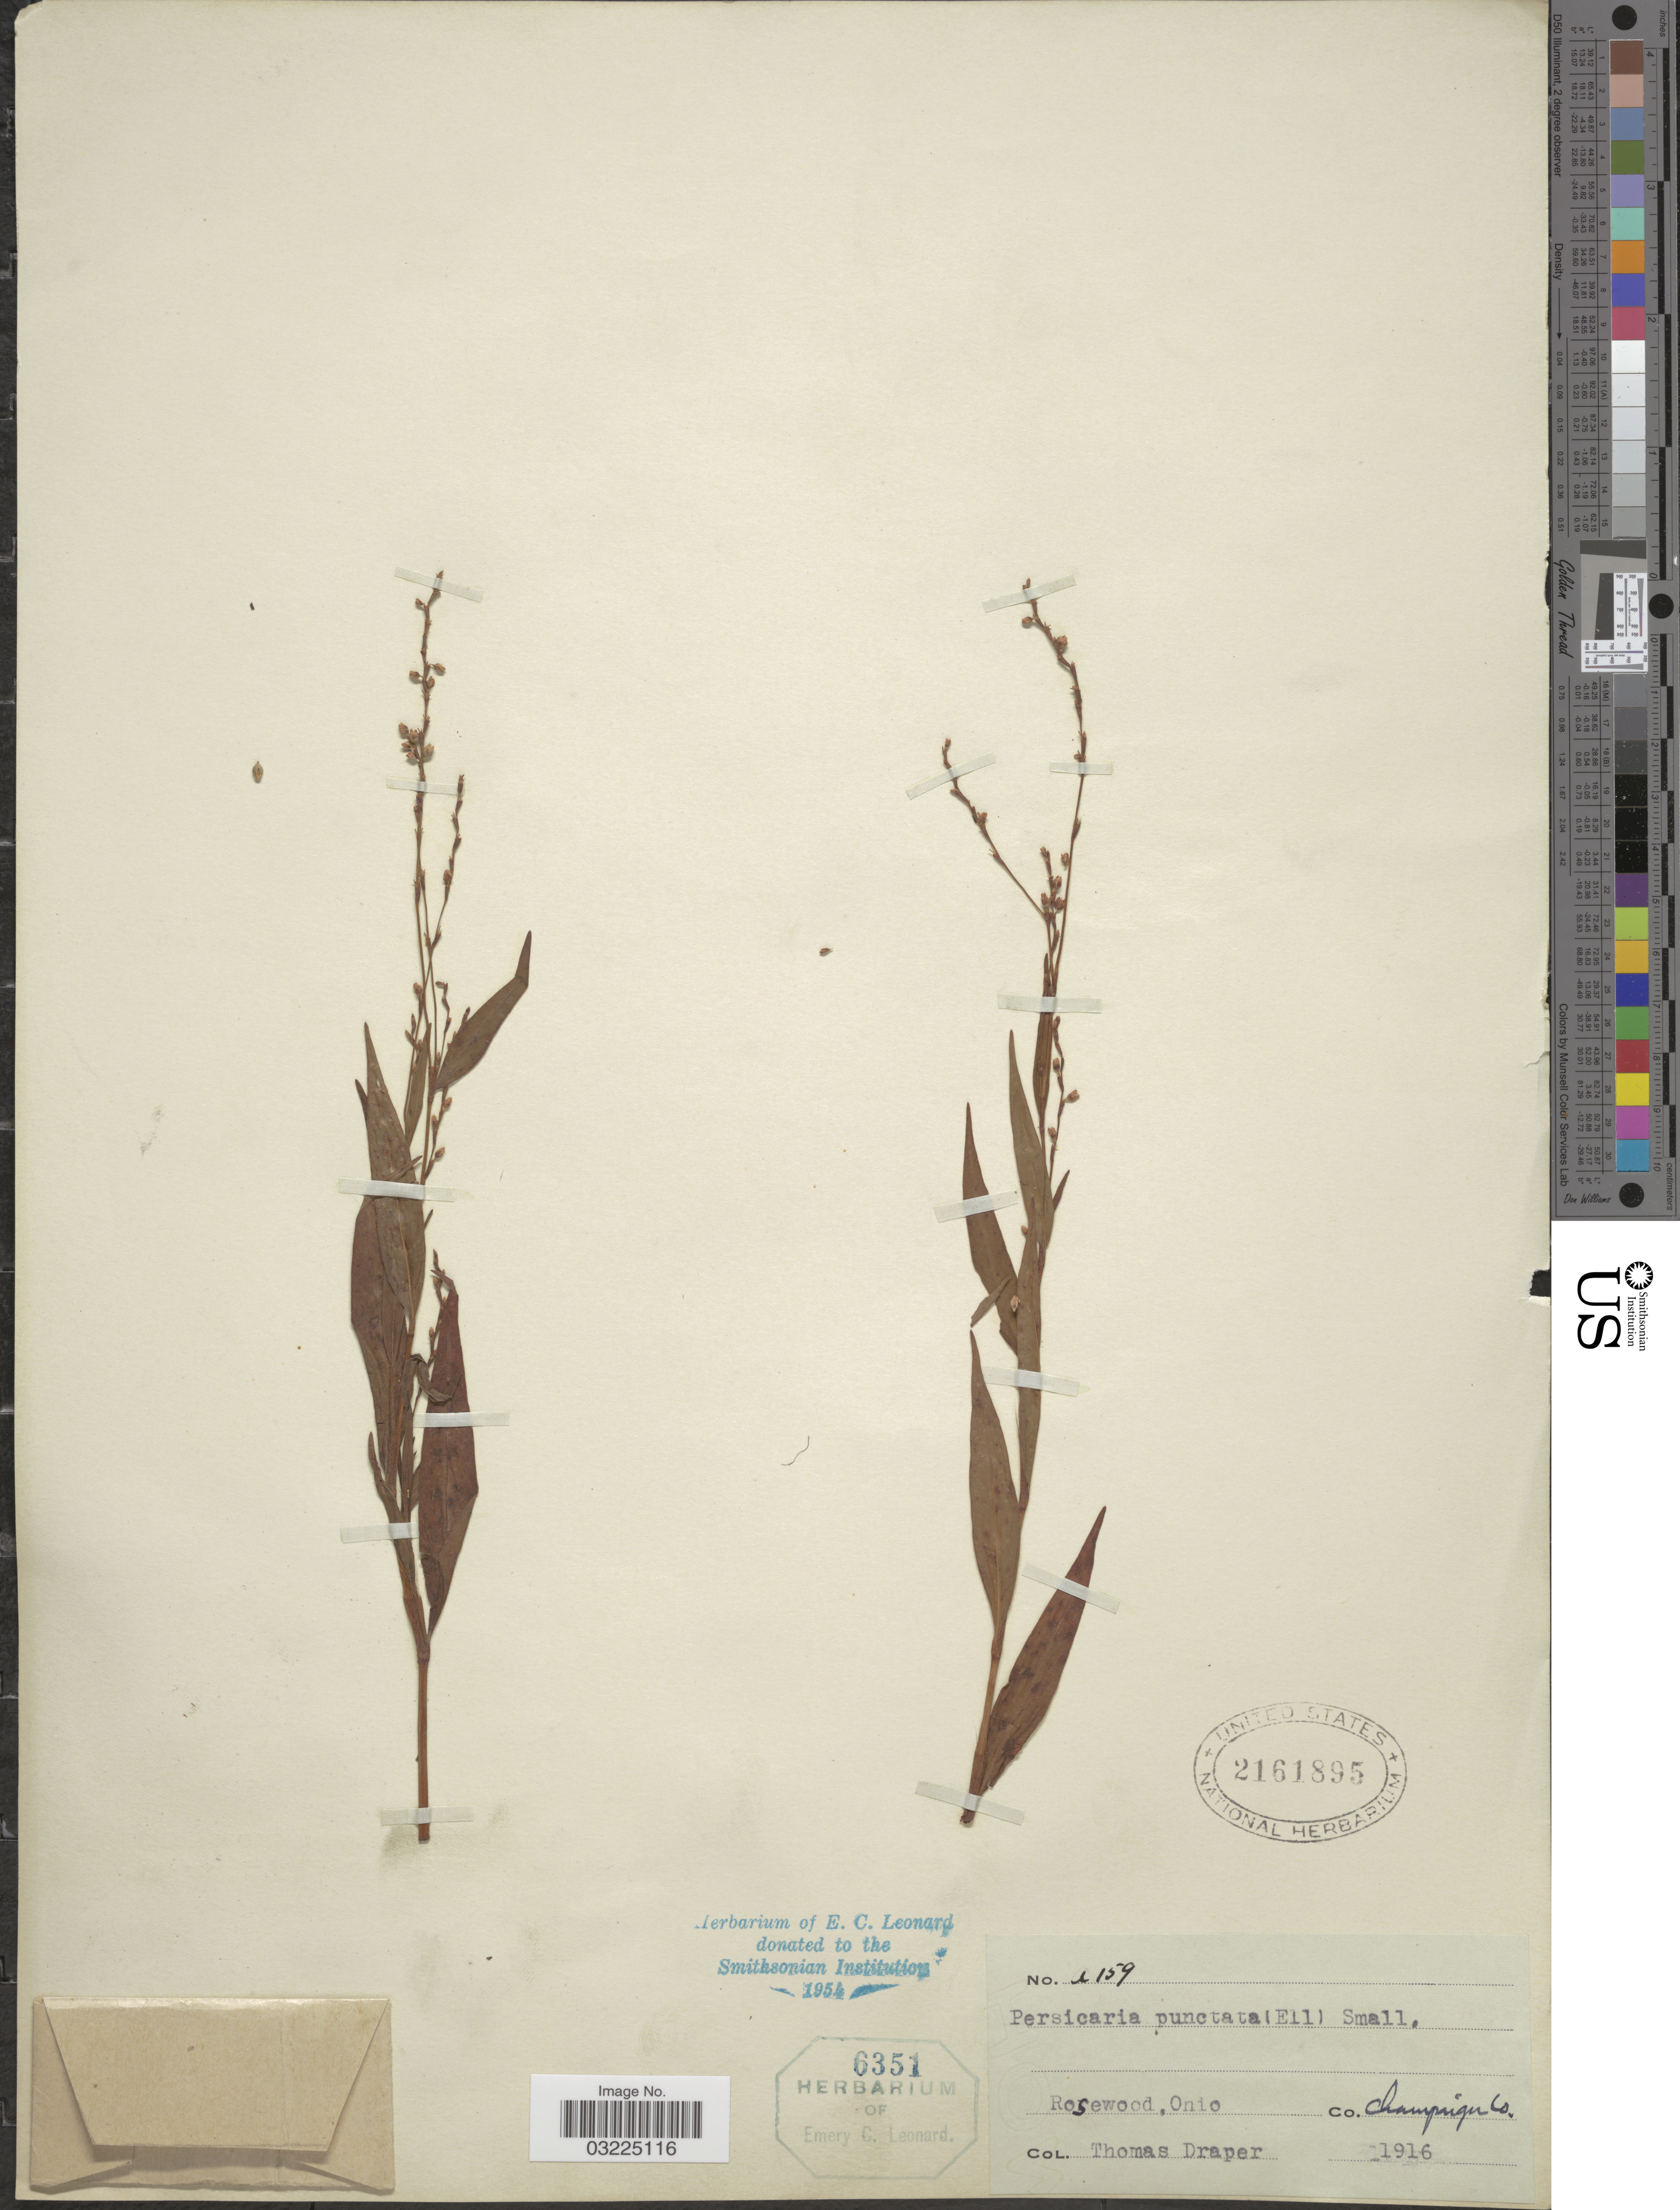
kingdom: Plantae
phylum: Tracheophyta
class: Magnoliopsida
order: Caryophyllales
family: Polygonaceae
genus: Persicaria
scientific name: Persicaria punctata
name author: (Elliott) Small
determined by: Atha, D. E.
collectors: T. Draper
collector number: A159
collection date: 1916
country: United States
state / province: Ohio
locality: Rosewood, Champaign Co.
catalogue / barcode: US 2161895